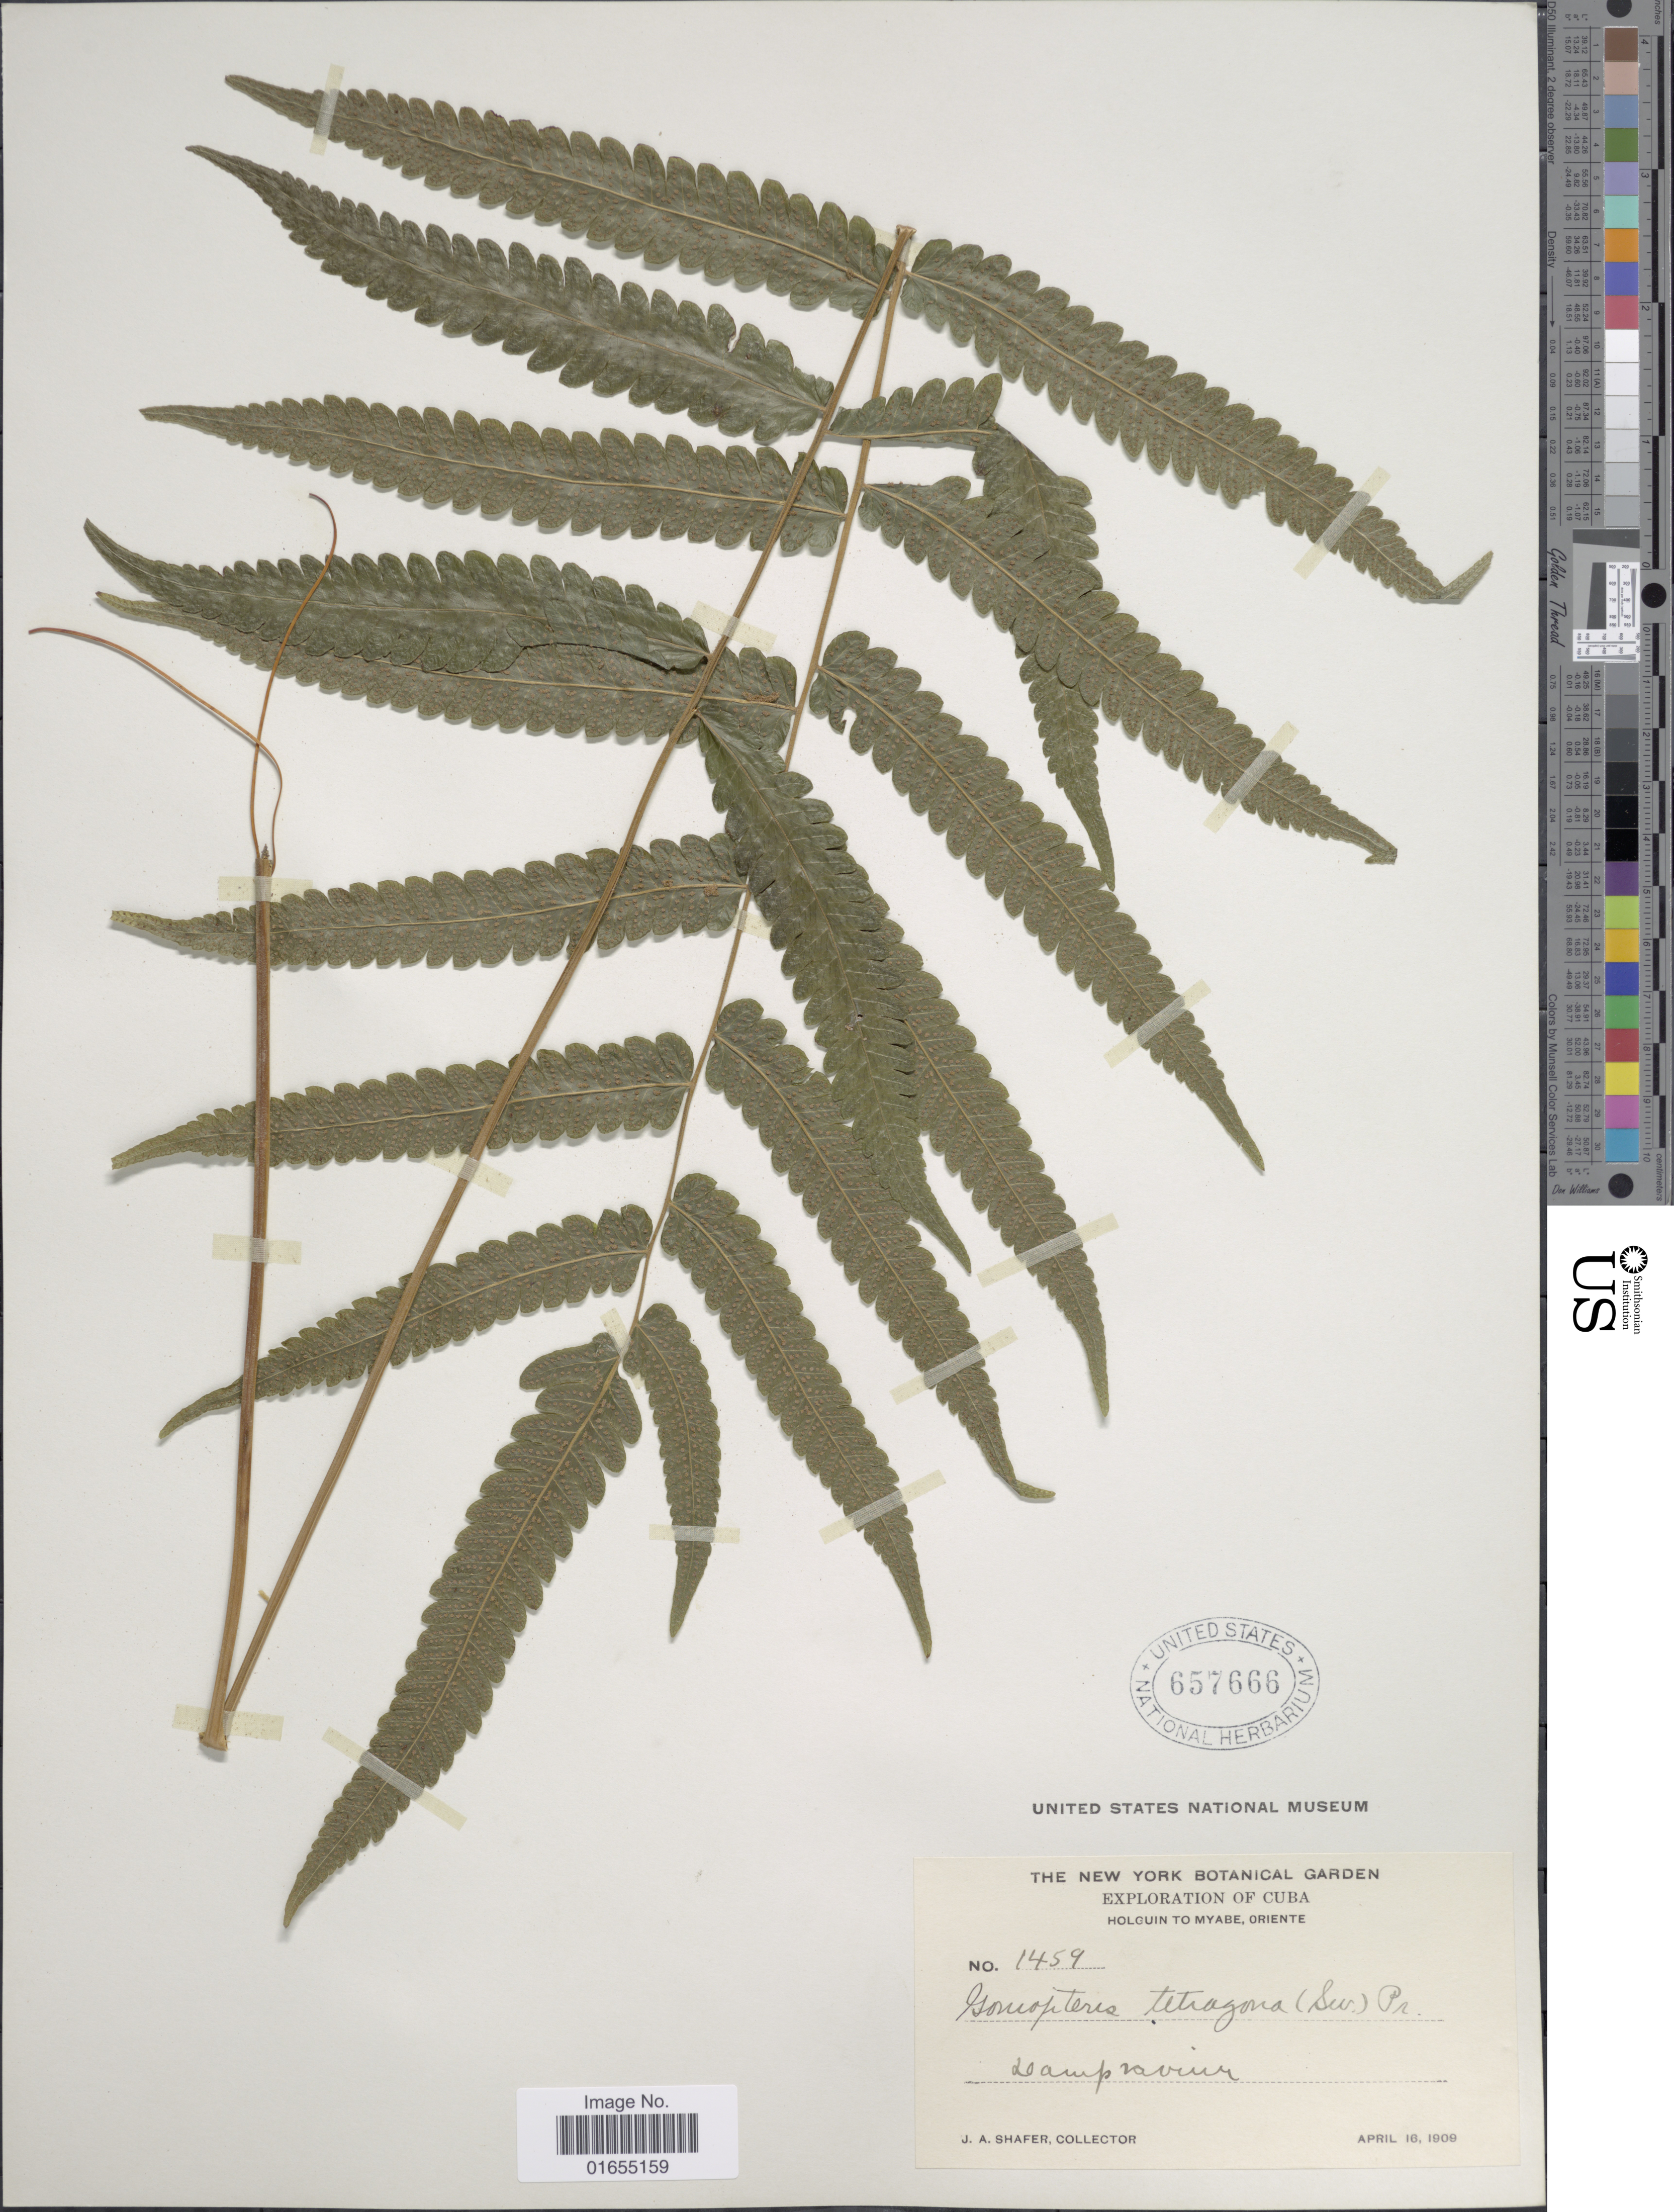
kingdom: Plantae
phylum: Tracheophyta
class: Polypodiopsida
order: Polypodiales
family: Thelypteridaceae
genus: Goniopteris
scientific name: Goniopteris subtetragona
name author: (Link) Vareschi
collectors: J. A. Shafer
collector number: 1459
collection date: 1909-04-16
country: Cuba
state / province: Oriente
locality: Holguin to Myabe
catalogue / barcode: US 657666